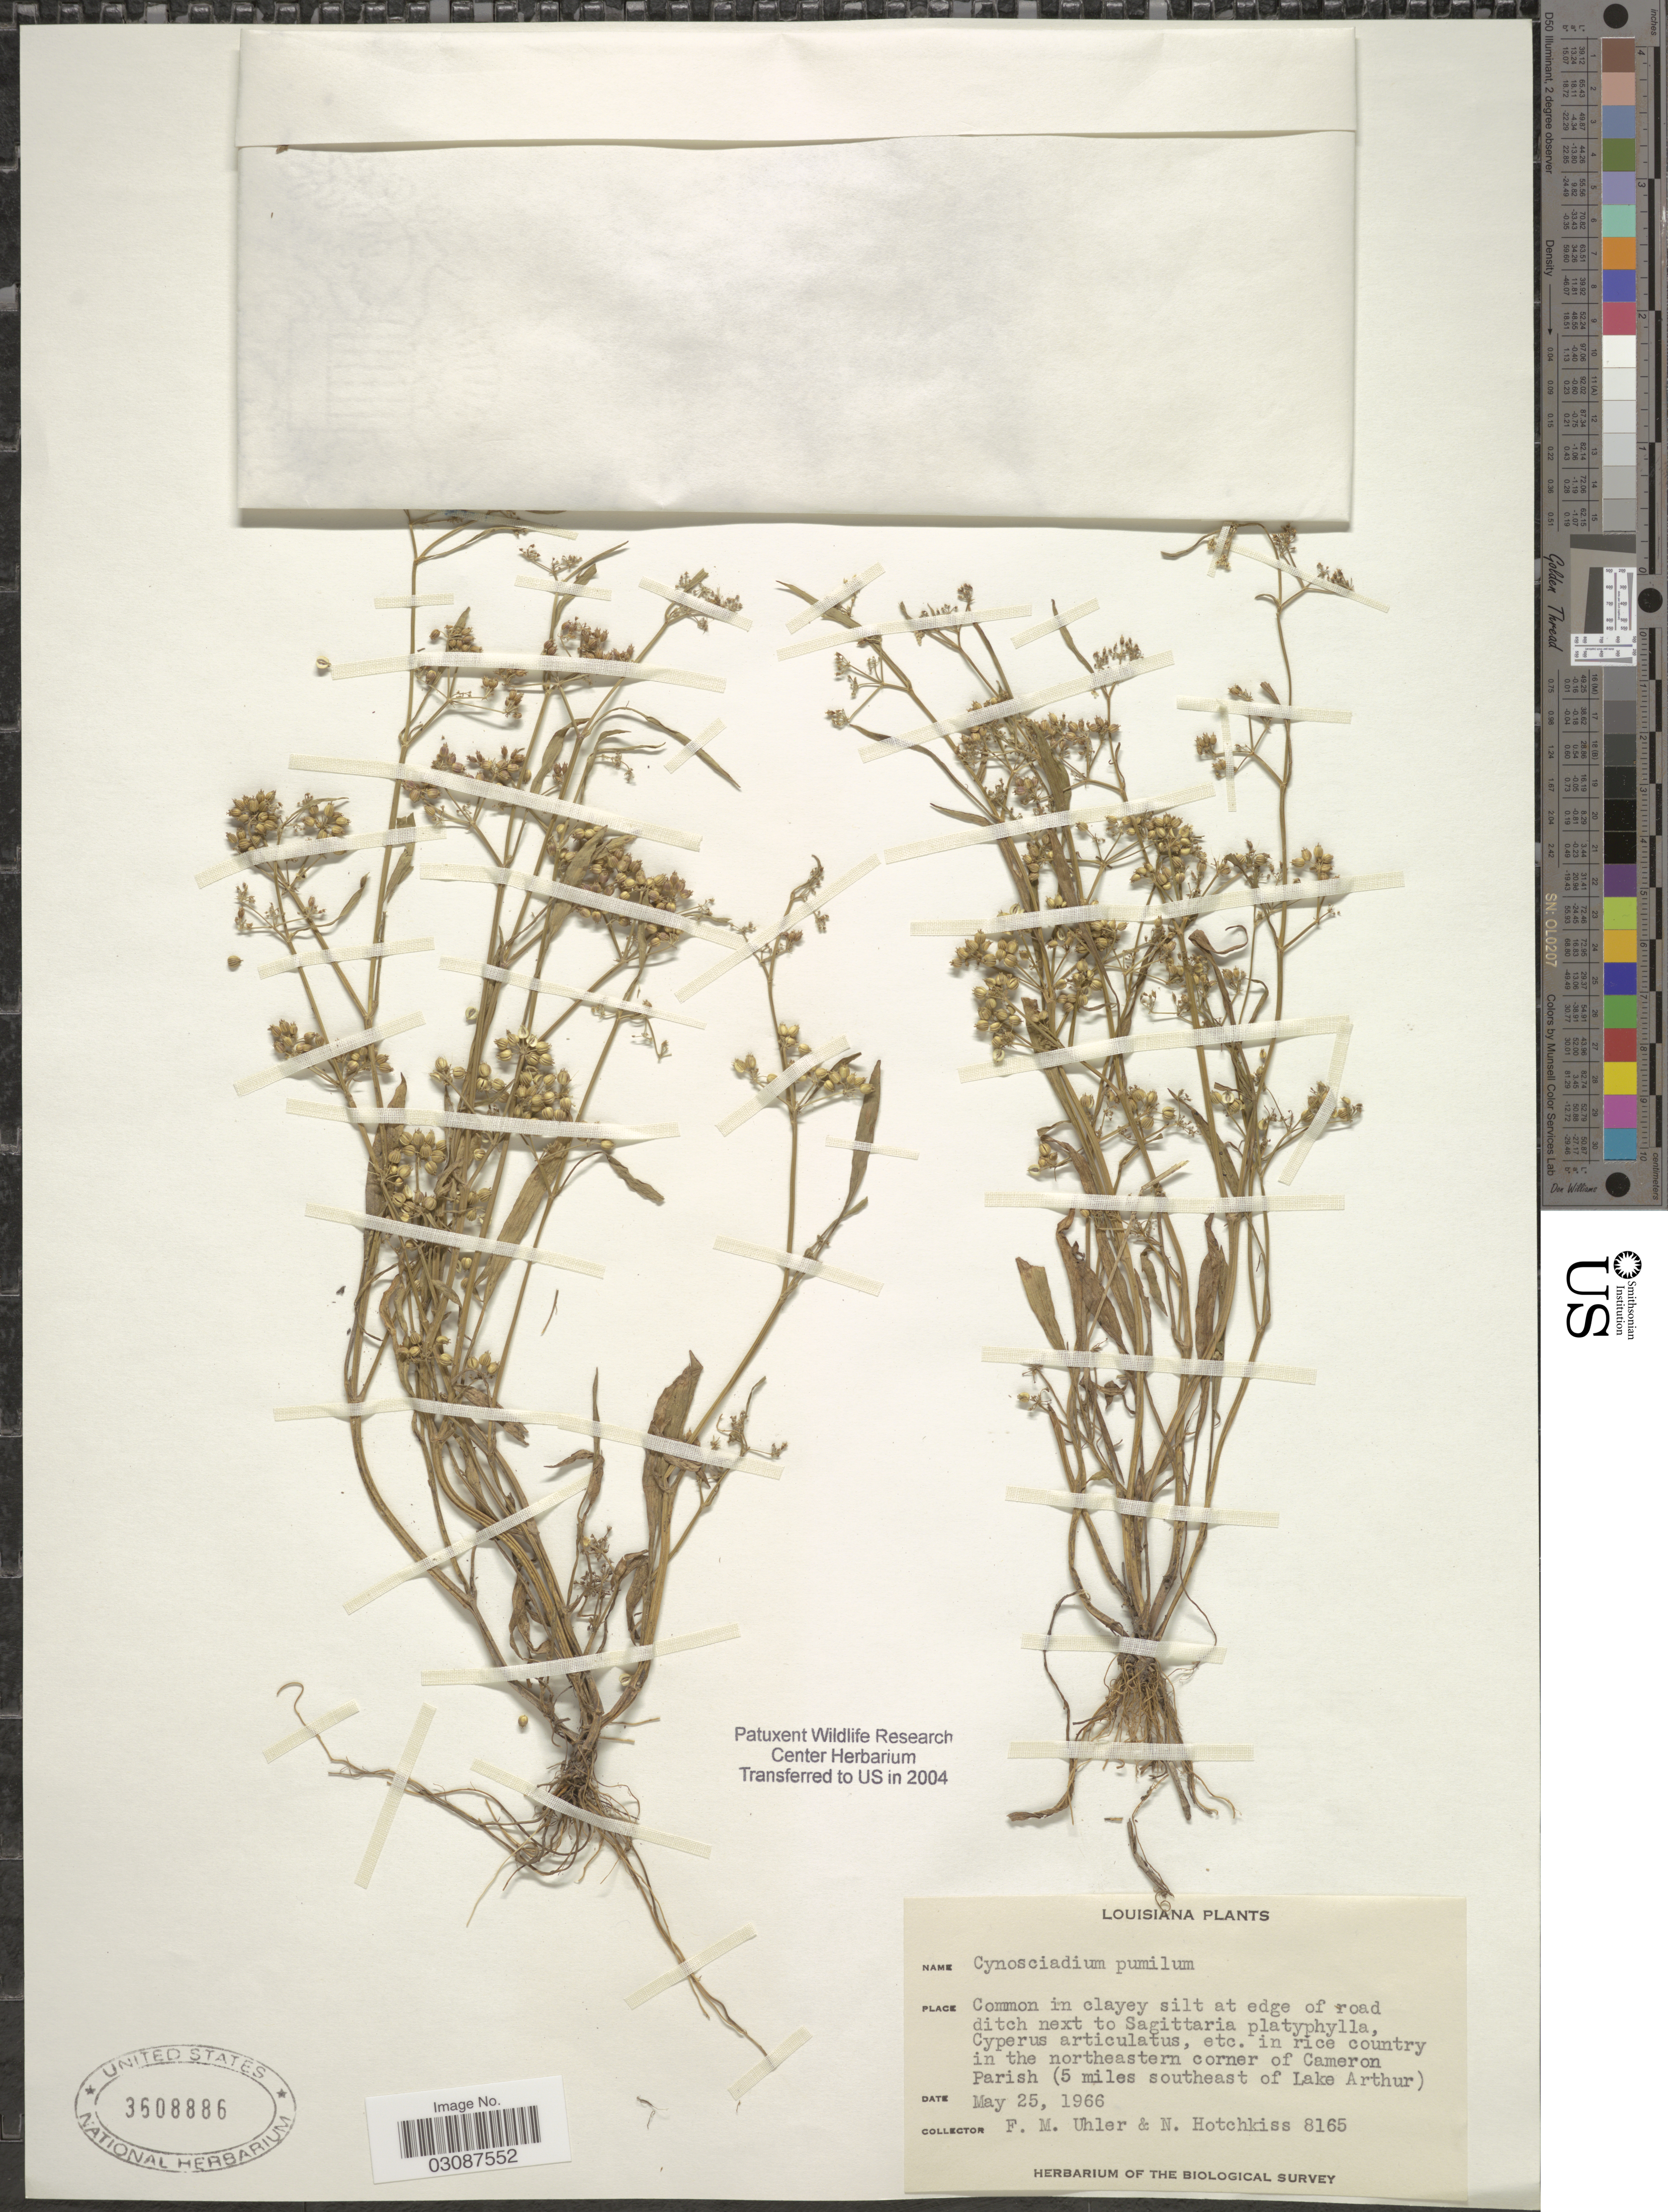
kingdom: Plantae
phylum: Tracheophyta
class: Magnoliopsida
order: Apiales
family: Apiaceae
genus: Limnosciadium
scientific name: Limnosciadium pumilum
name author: (Engelm. & A. Gray) Mathias & Constance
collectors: F. M. Uhler & N. Hitchkiss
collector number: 8165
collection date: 1966-05-25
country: United States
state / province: Louisiana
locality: In the northeastern corner of Cameron Parish (5 miles southeast of Lake Arthur).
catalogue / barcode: US 3608886